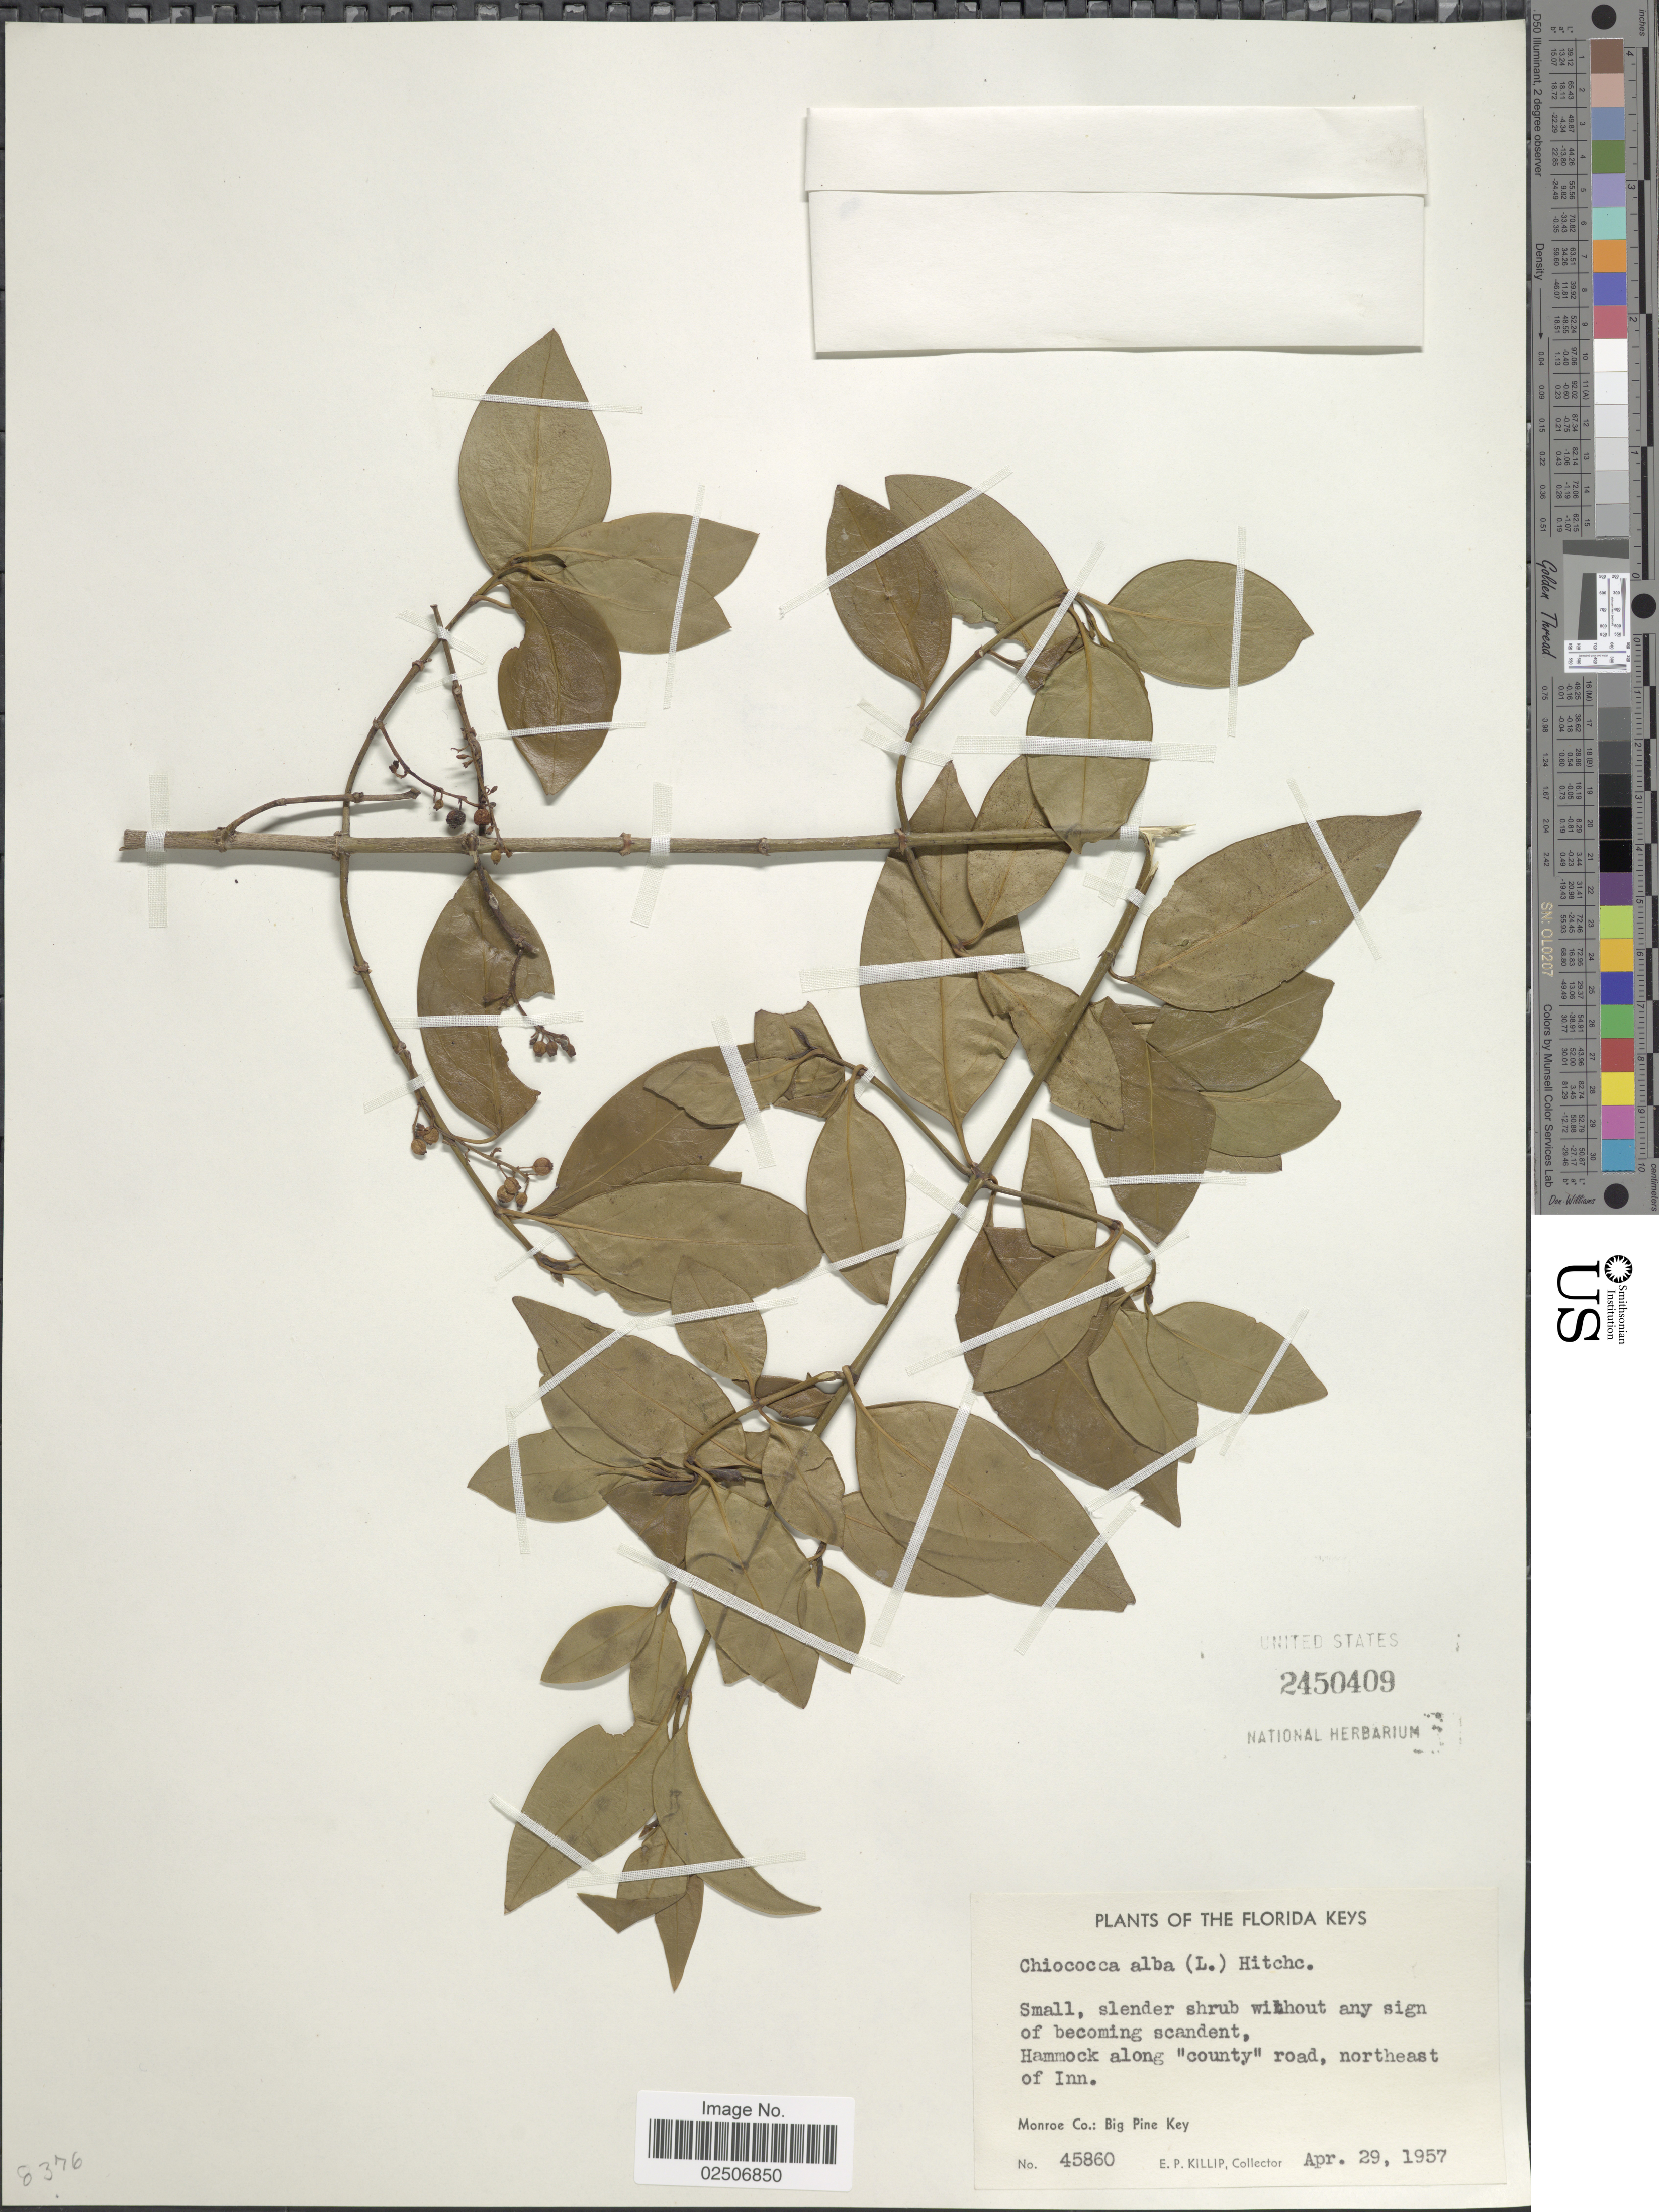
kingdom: Plantae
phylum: Tracheophyta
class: Magnoliopsida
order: Gentianales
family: Rubiaceae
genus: Chiococca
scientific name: Chiococca alba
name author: (L.) Hitchc.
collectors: E. P. Killip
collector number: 45860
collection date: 1957-04-29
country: United States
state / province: Florida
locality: Florida Keys, Hammock along "county" road, northeast of Inn, Monroe Co.: Big Pine Key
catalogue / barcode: US 2450409